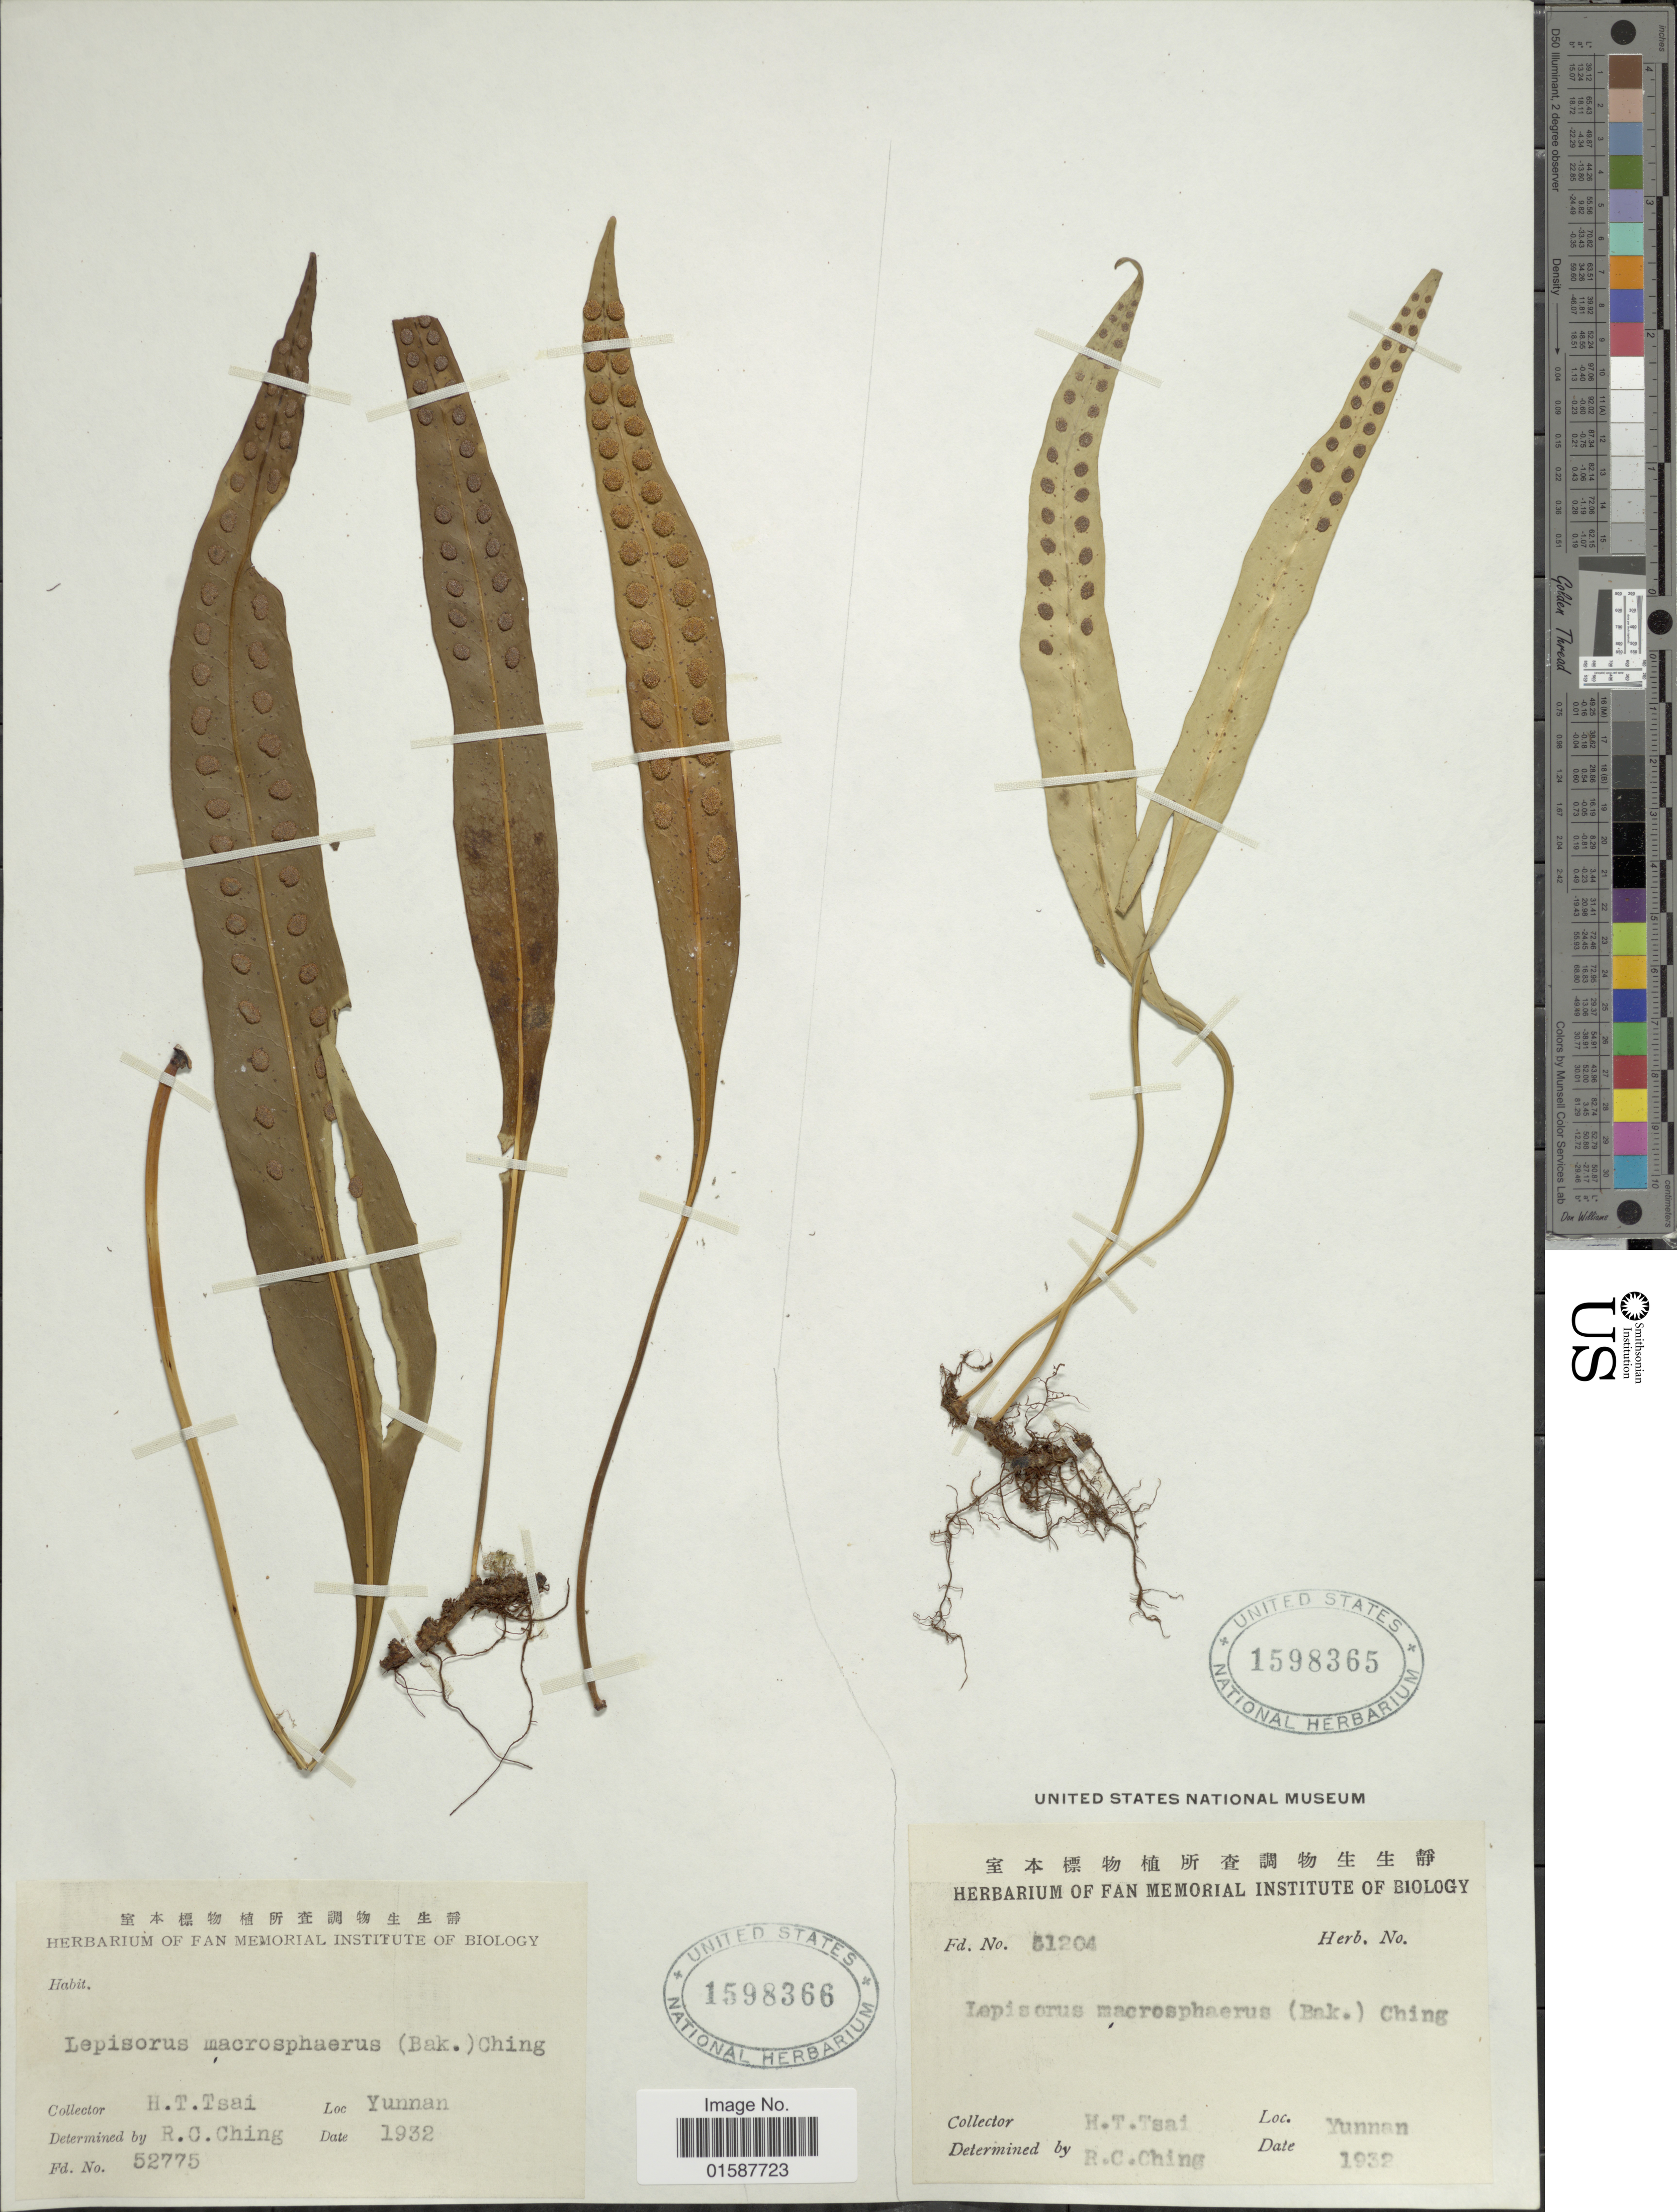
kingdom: Plantae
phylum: Tracheophyta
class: Polypodiopsida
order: Polypodiales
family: Polypodiaceae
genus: Lepisorus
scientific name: Lepisorus macrosphaerus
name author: (Baker) Ching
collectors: H. Tsai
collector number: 51204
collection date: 1932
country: China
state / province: Yunnan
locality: Yunnan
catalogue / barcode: US 1598365-2